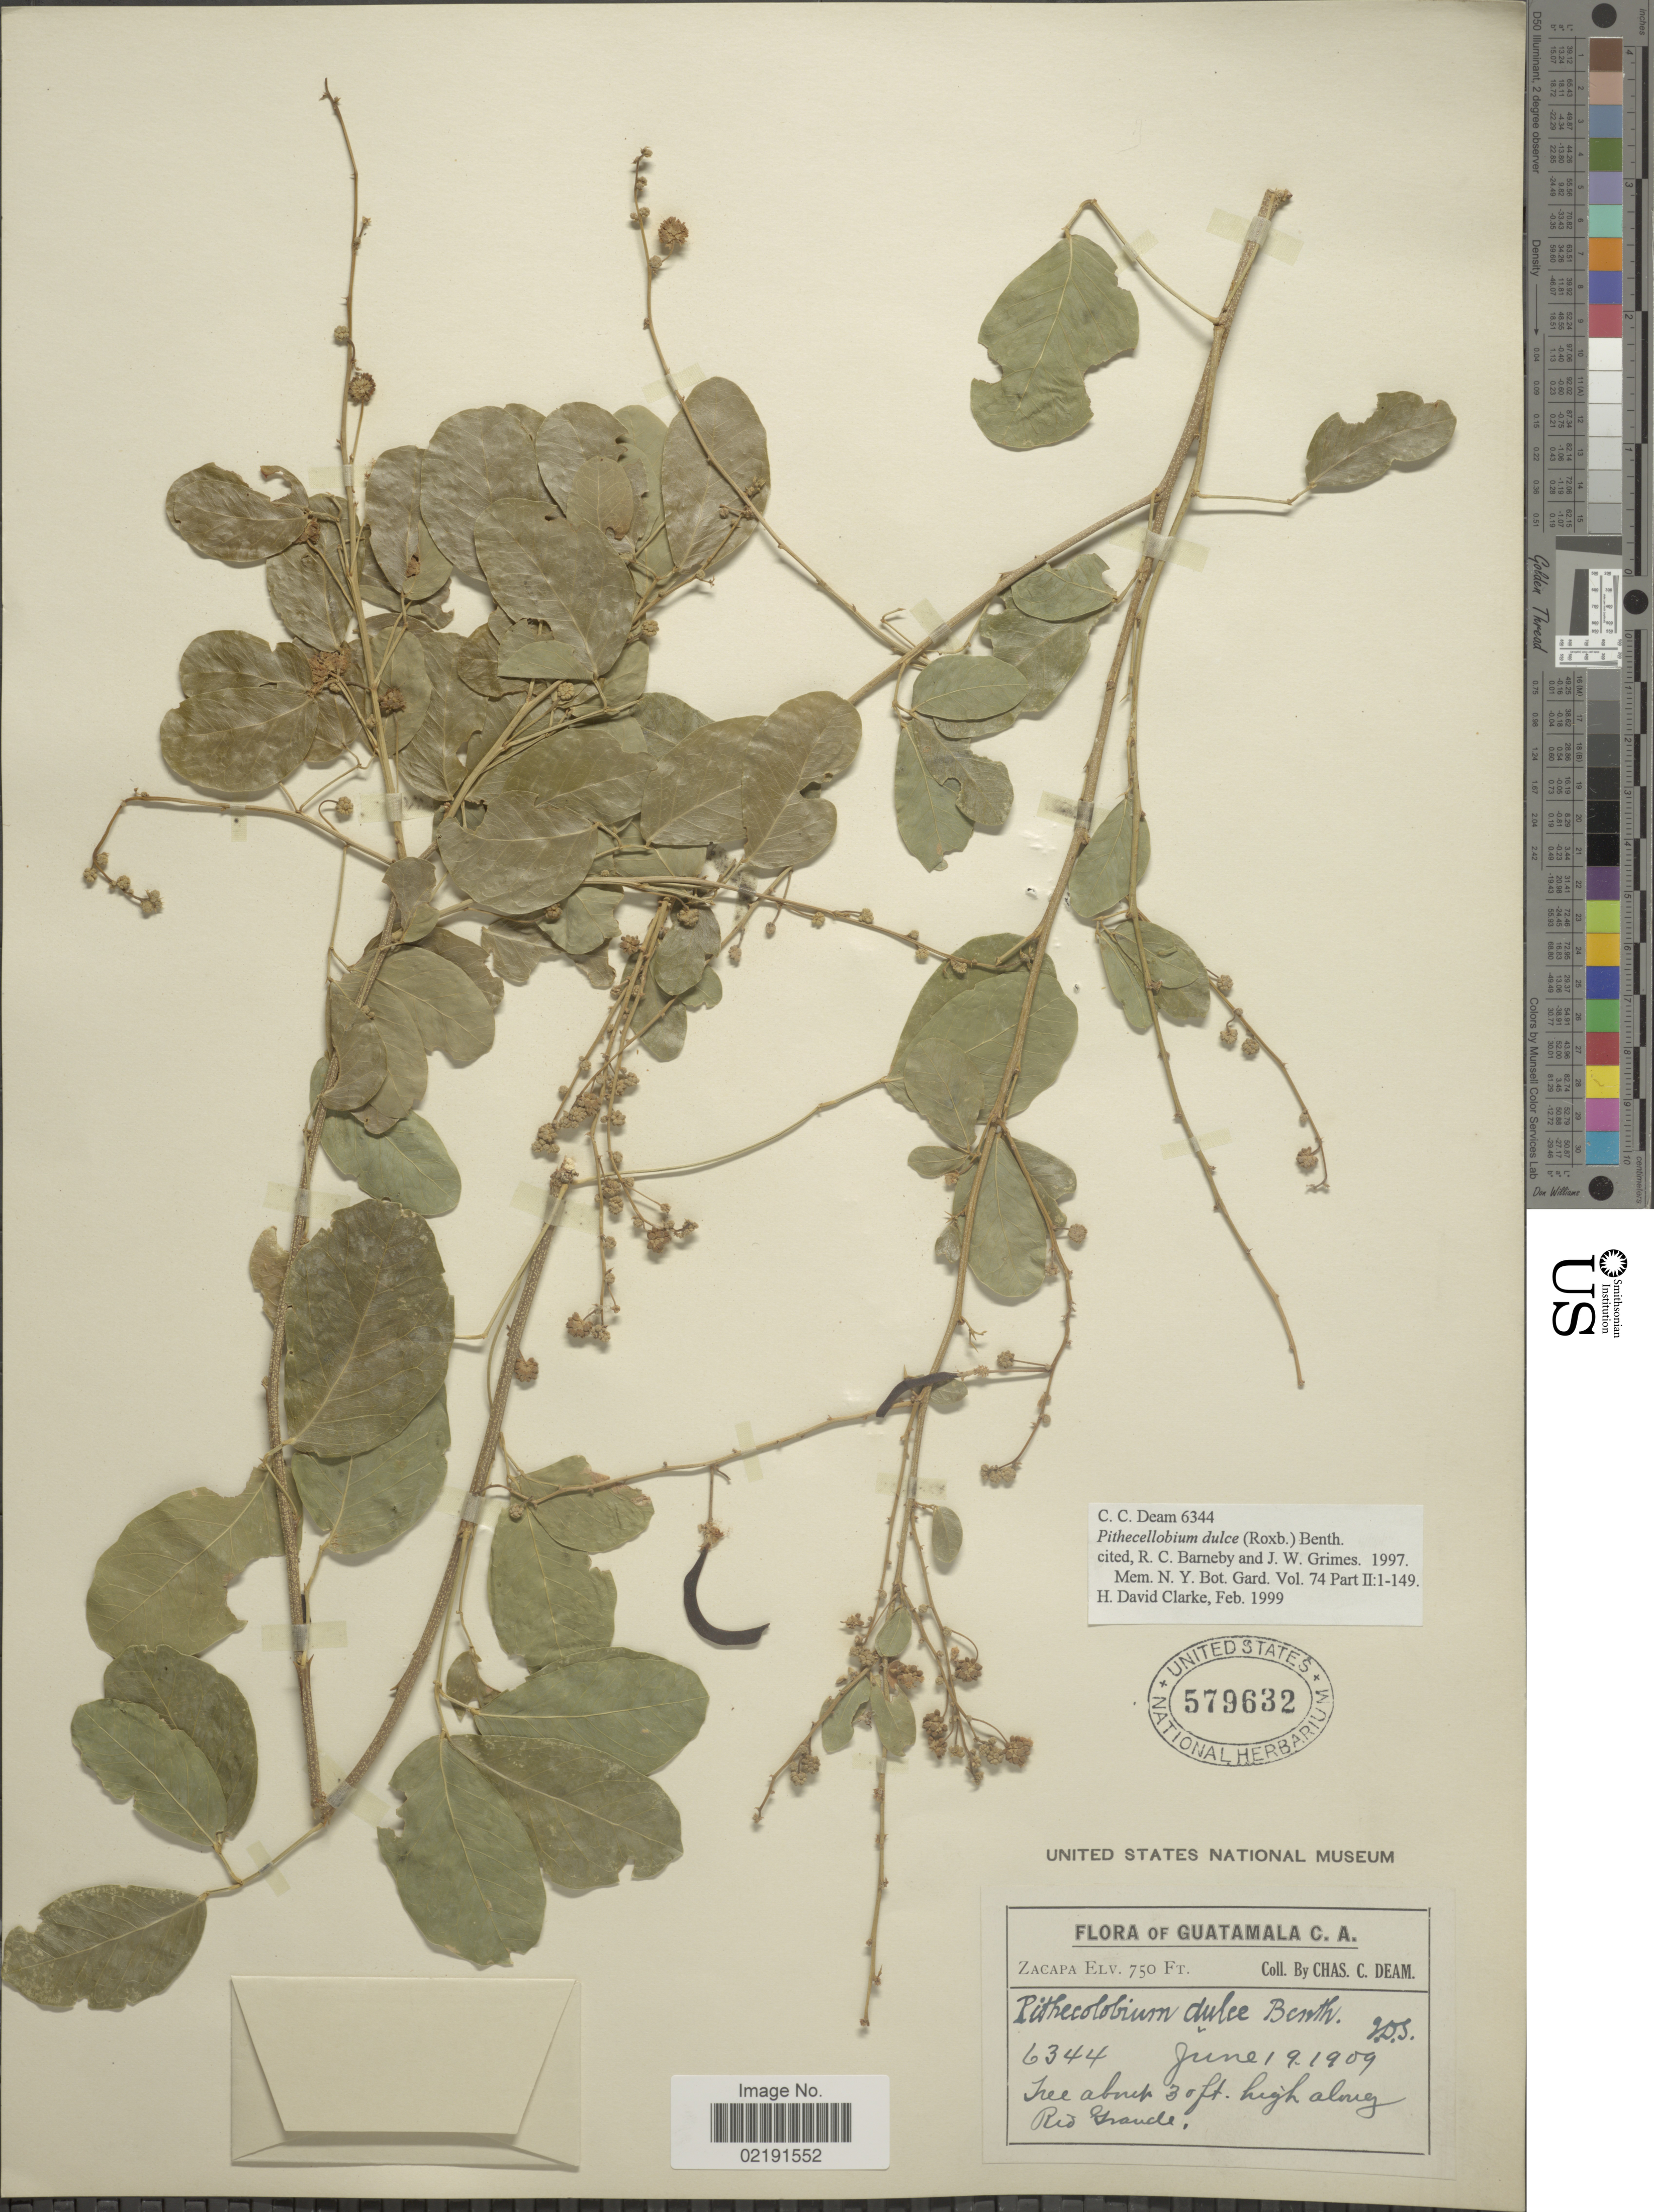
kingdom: Plantae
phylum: Tracheophyta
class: Magnoliopsida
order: Fabales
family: Fabaceae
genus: Pithecellobium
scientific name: Pithecellobium dulce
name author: (Roxb.) Benth.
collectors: C. C. Deam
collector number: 6344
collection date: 1909-06-19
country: Guatemala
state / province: Zacapa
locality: Rio Grande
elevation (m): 229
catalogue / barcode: US 579632